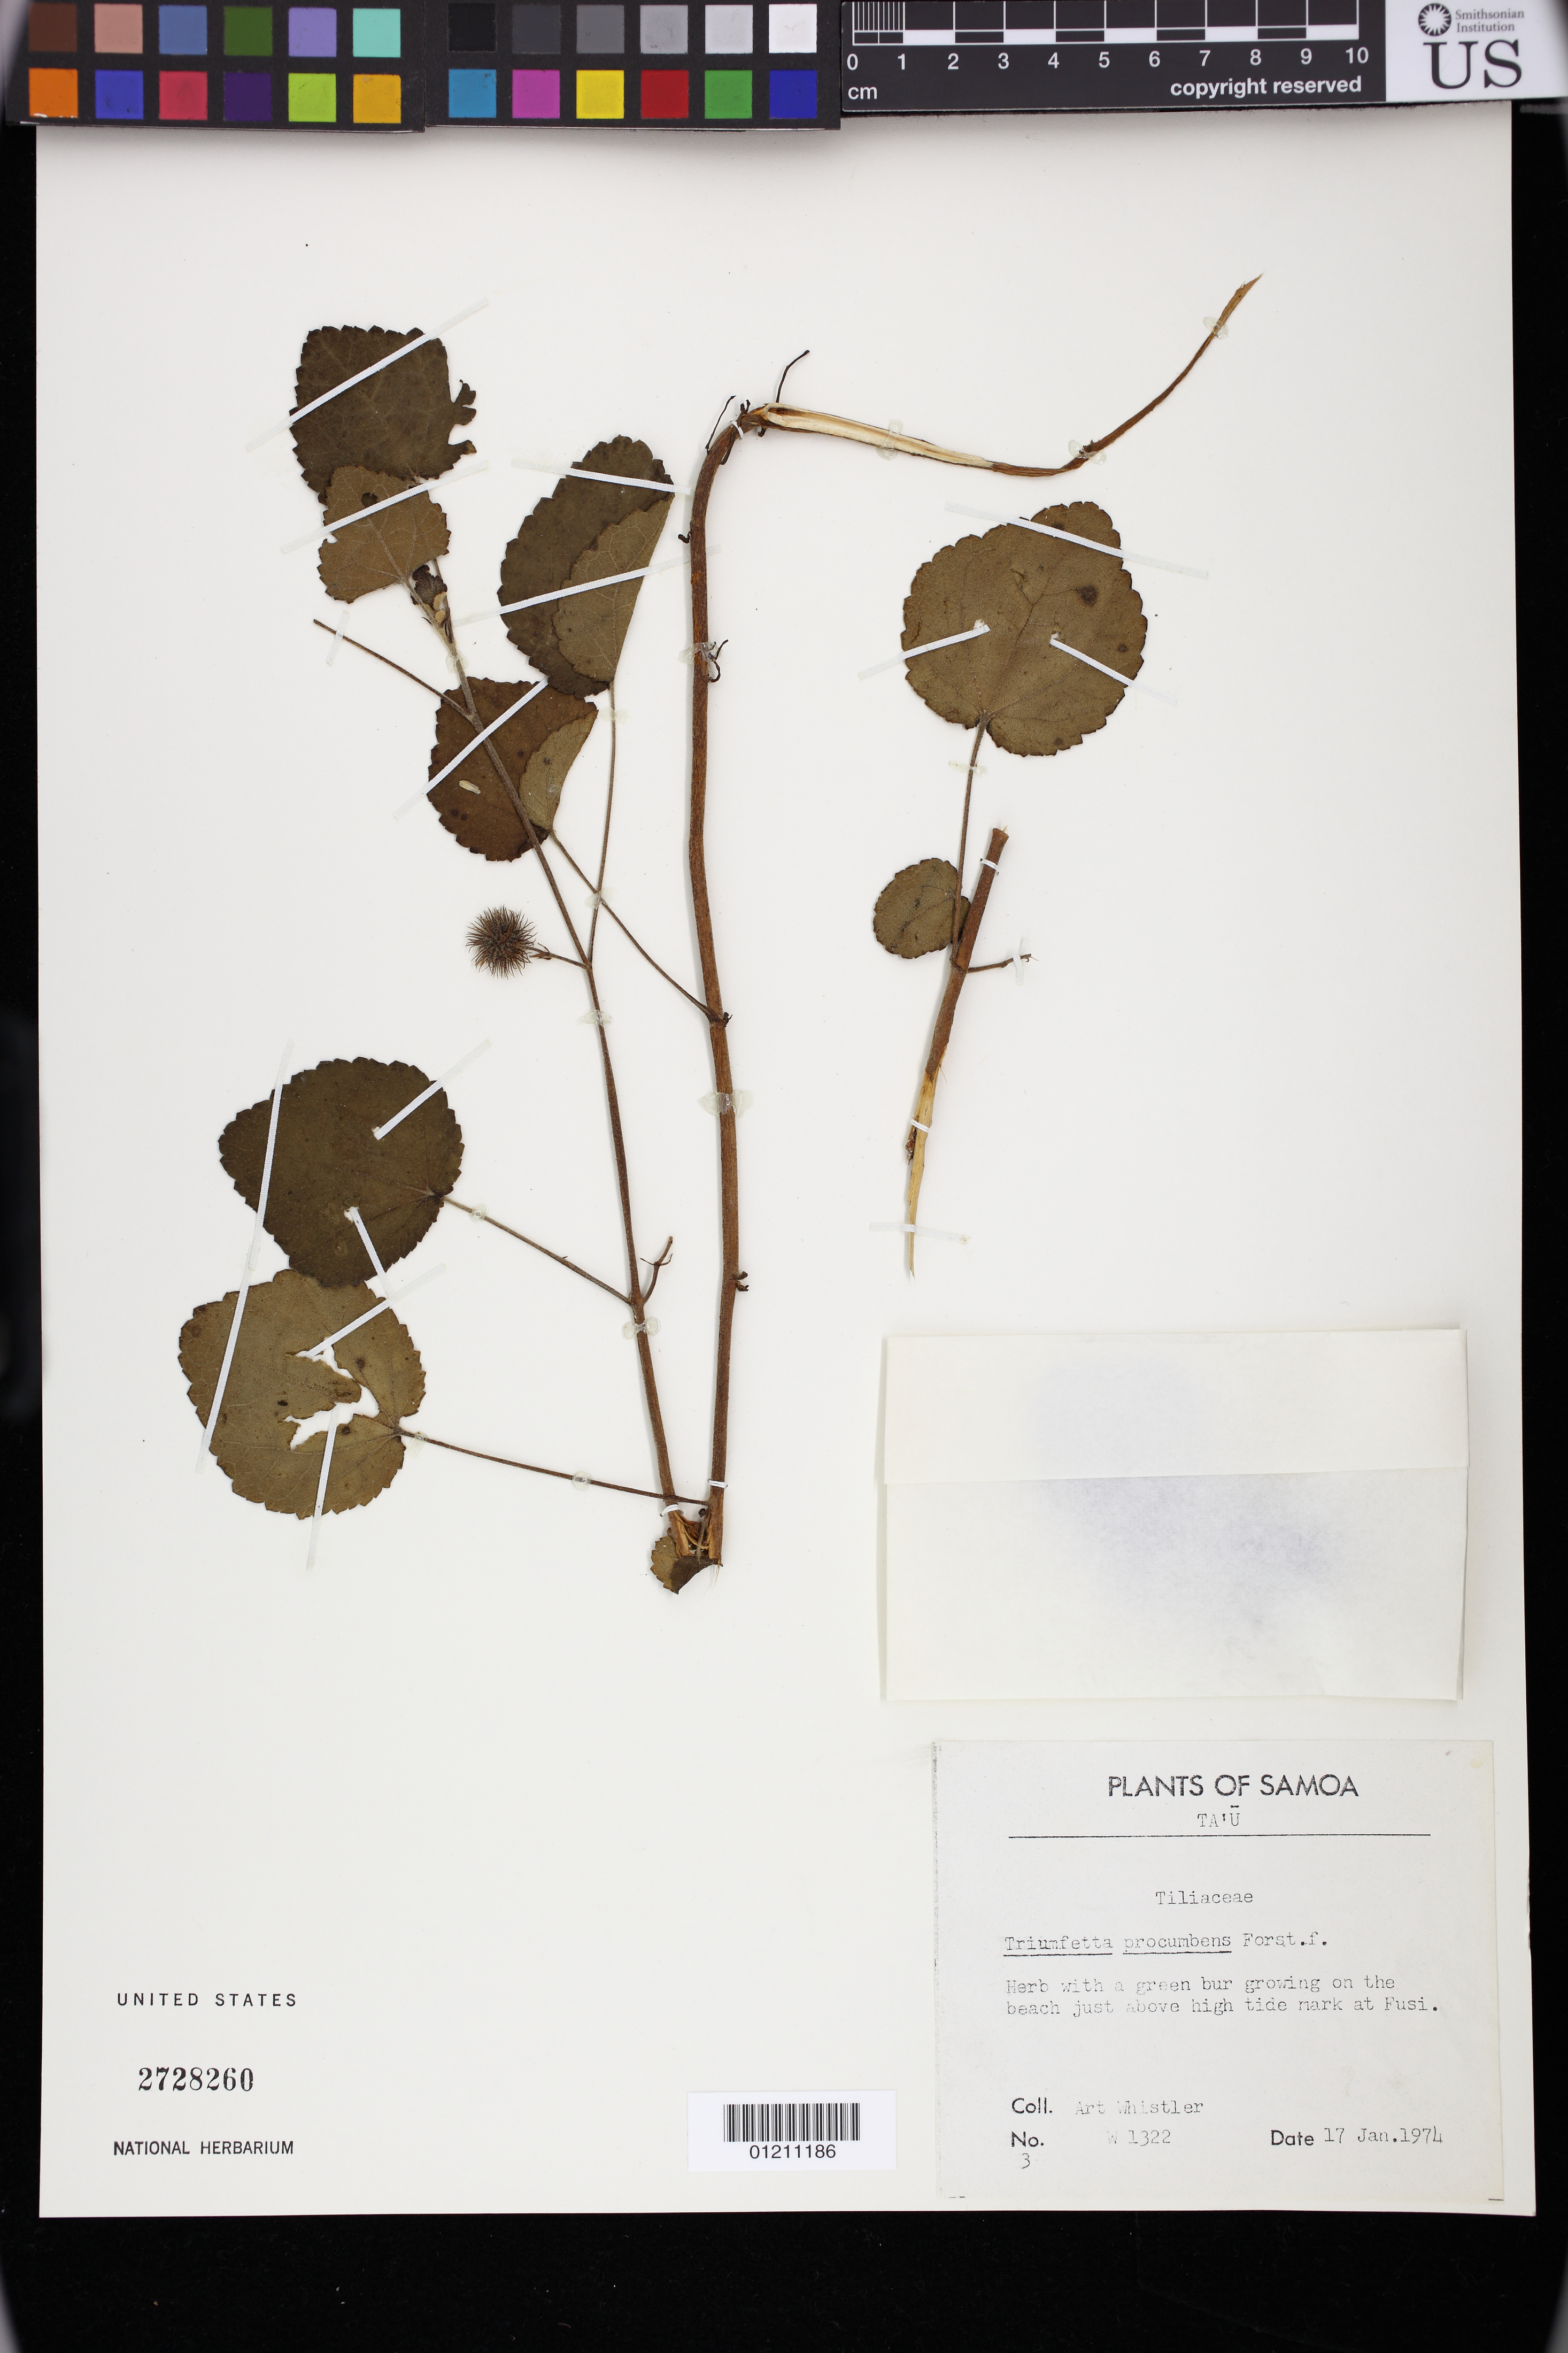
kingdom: Plantae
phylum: Tracheophyta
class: Magnoliopsida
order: Malvales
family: Malvaceae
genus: Triumfetta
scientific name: Triumfetta procumbens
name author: G. Forst.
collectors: A. Whistler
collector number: W 1322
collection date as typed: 17 Jan 1974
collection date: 1974-01-17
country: American Samoa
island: Ta'u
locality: Beach just above high tide mark at Fusi.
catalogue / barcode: US 2728260